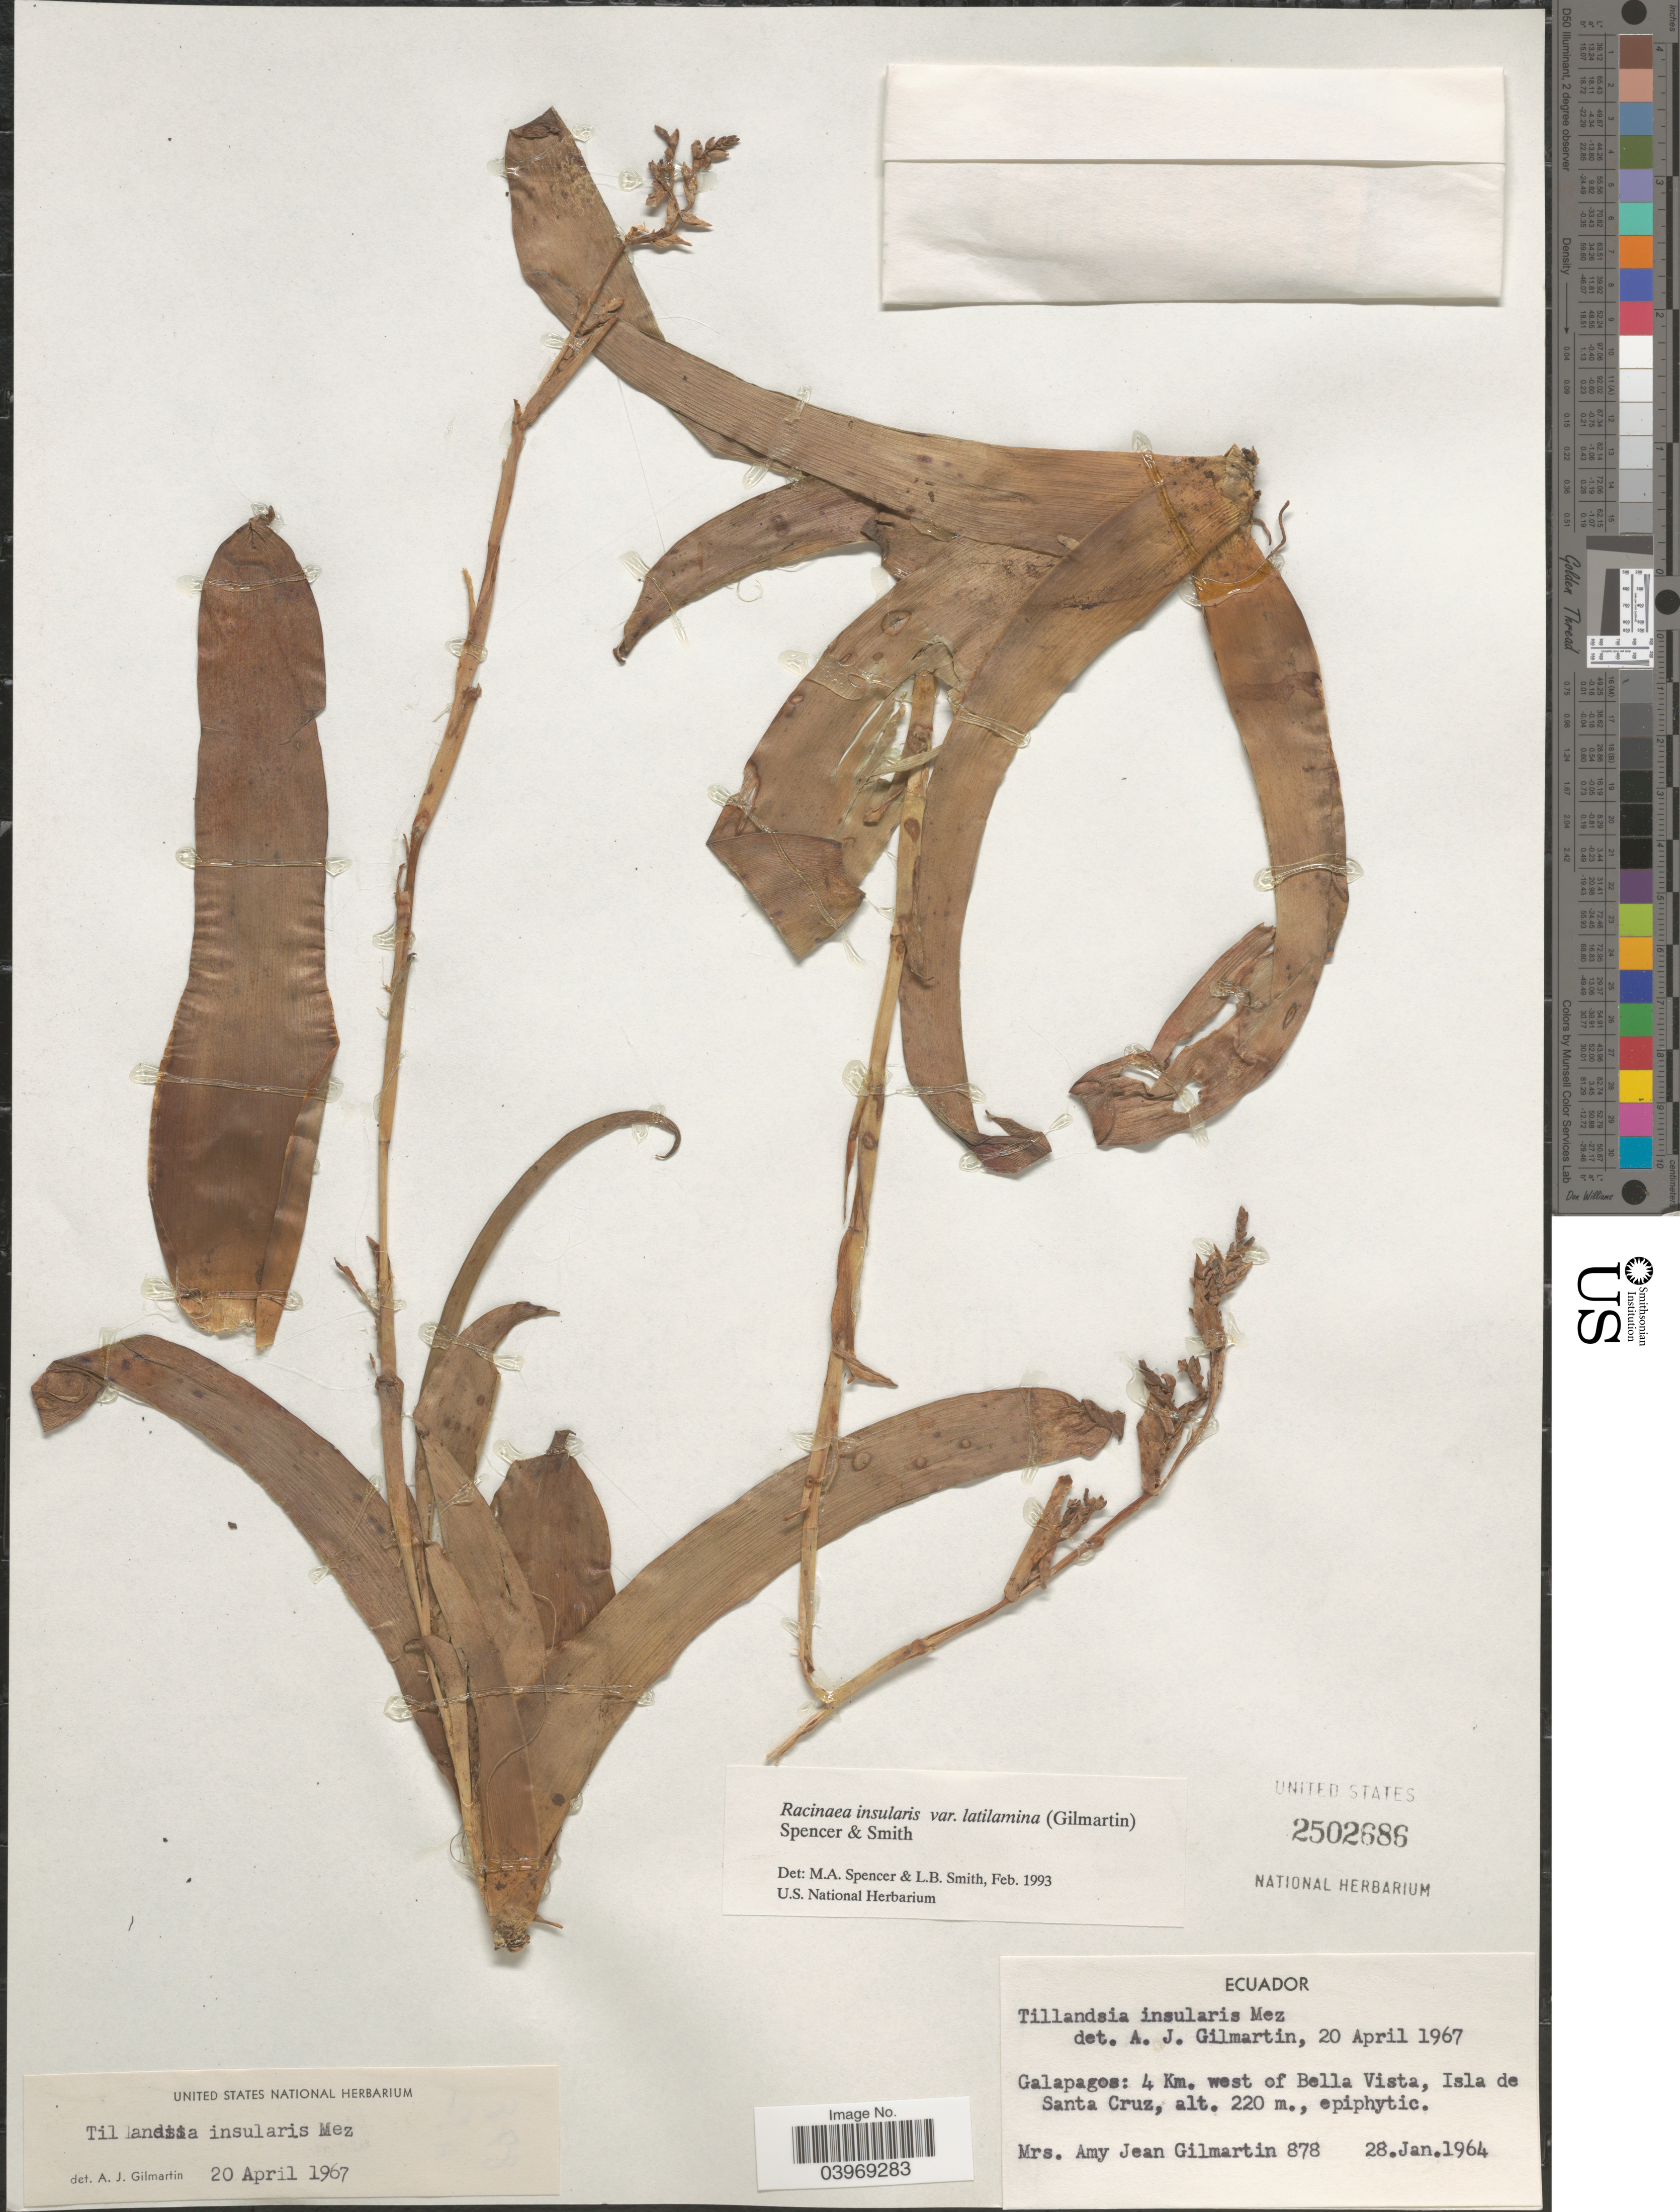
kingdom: Plantae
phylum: Tracheophyta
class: Liliopsida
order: Poales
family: Bromeliaceae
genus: Racinaea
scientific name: Racinaea insularis var. latilamina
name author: (Gilmartin) M.A. Spencer & L.B. Sm.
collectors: A. J. Gilmartin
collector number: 878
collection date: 1964-01-28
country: Ecuador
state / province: Colón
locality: Galapagos: Occidente, 4 Km. west of Bella Vista, Isla Santa Cruz.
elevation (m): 220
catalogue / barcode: US 2502686